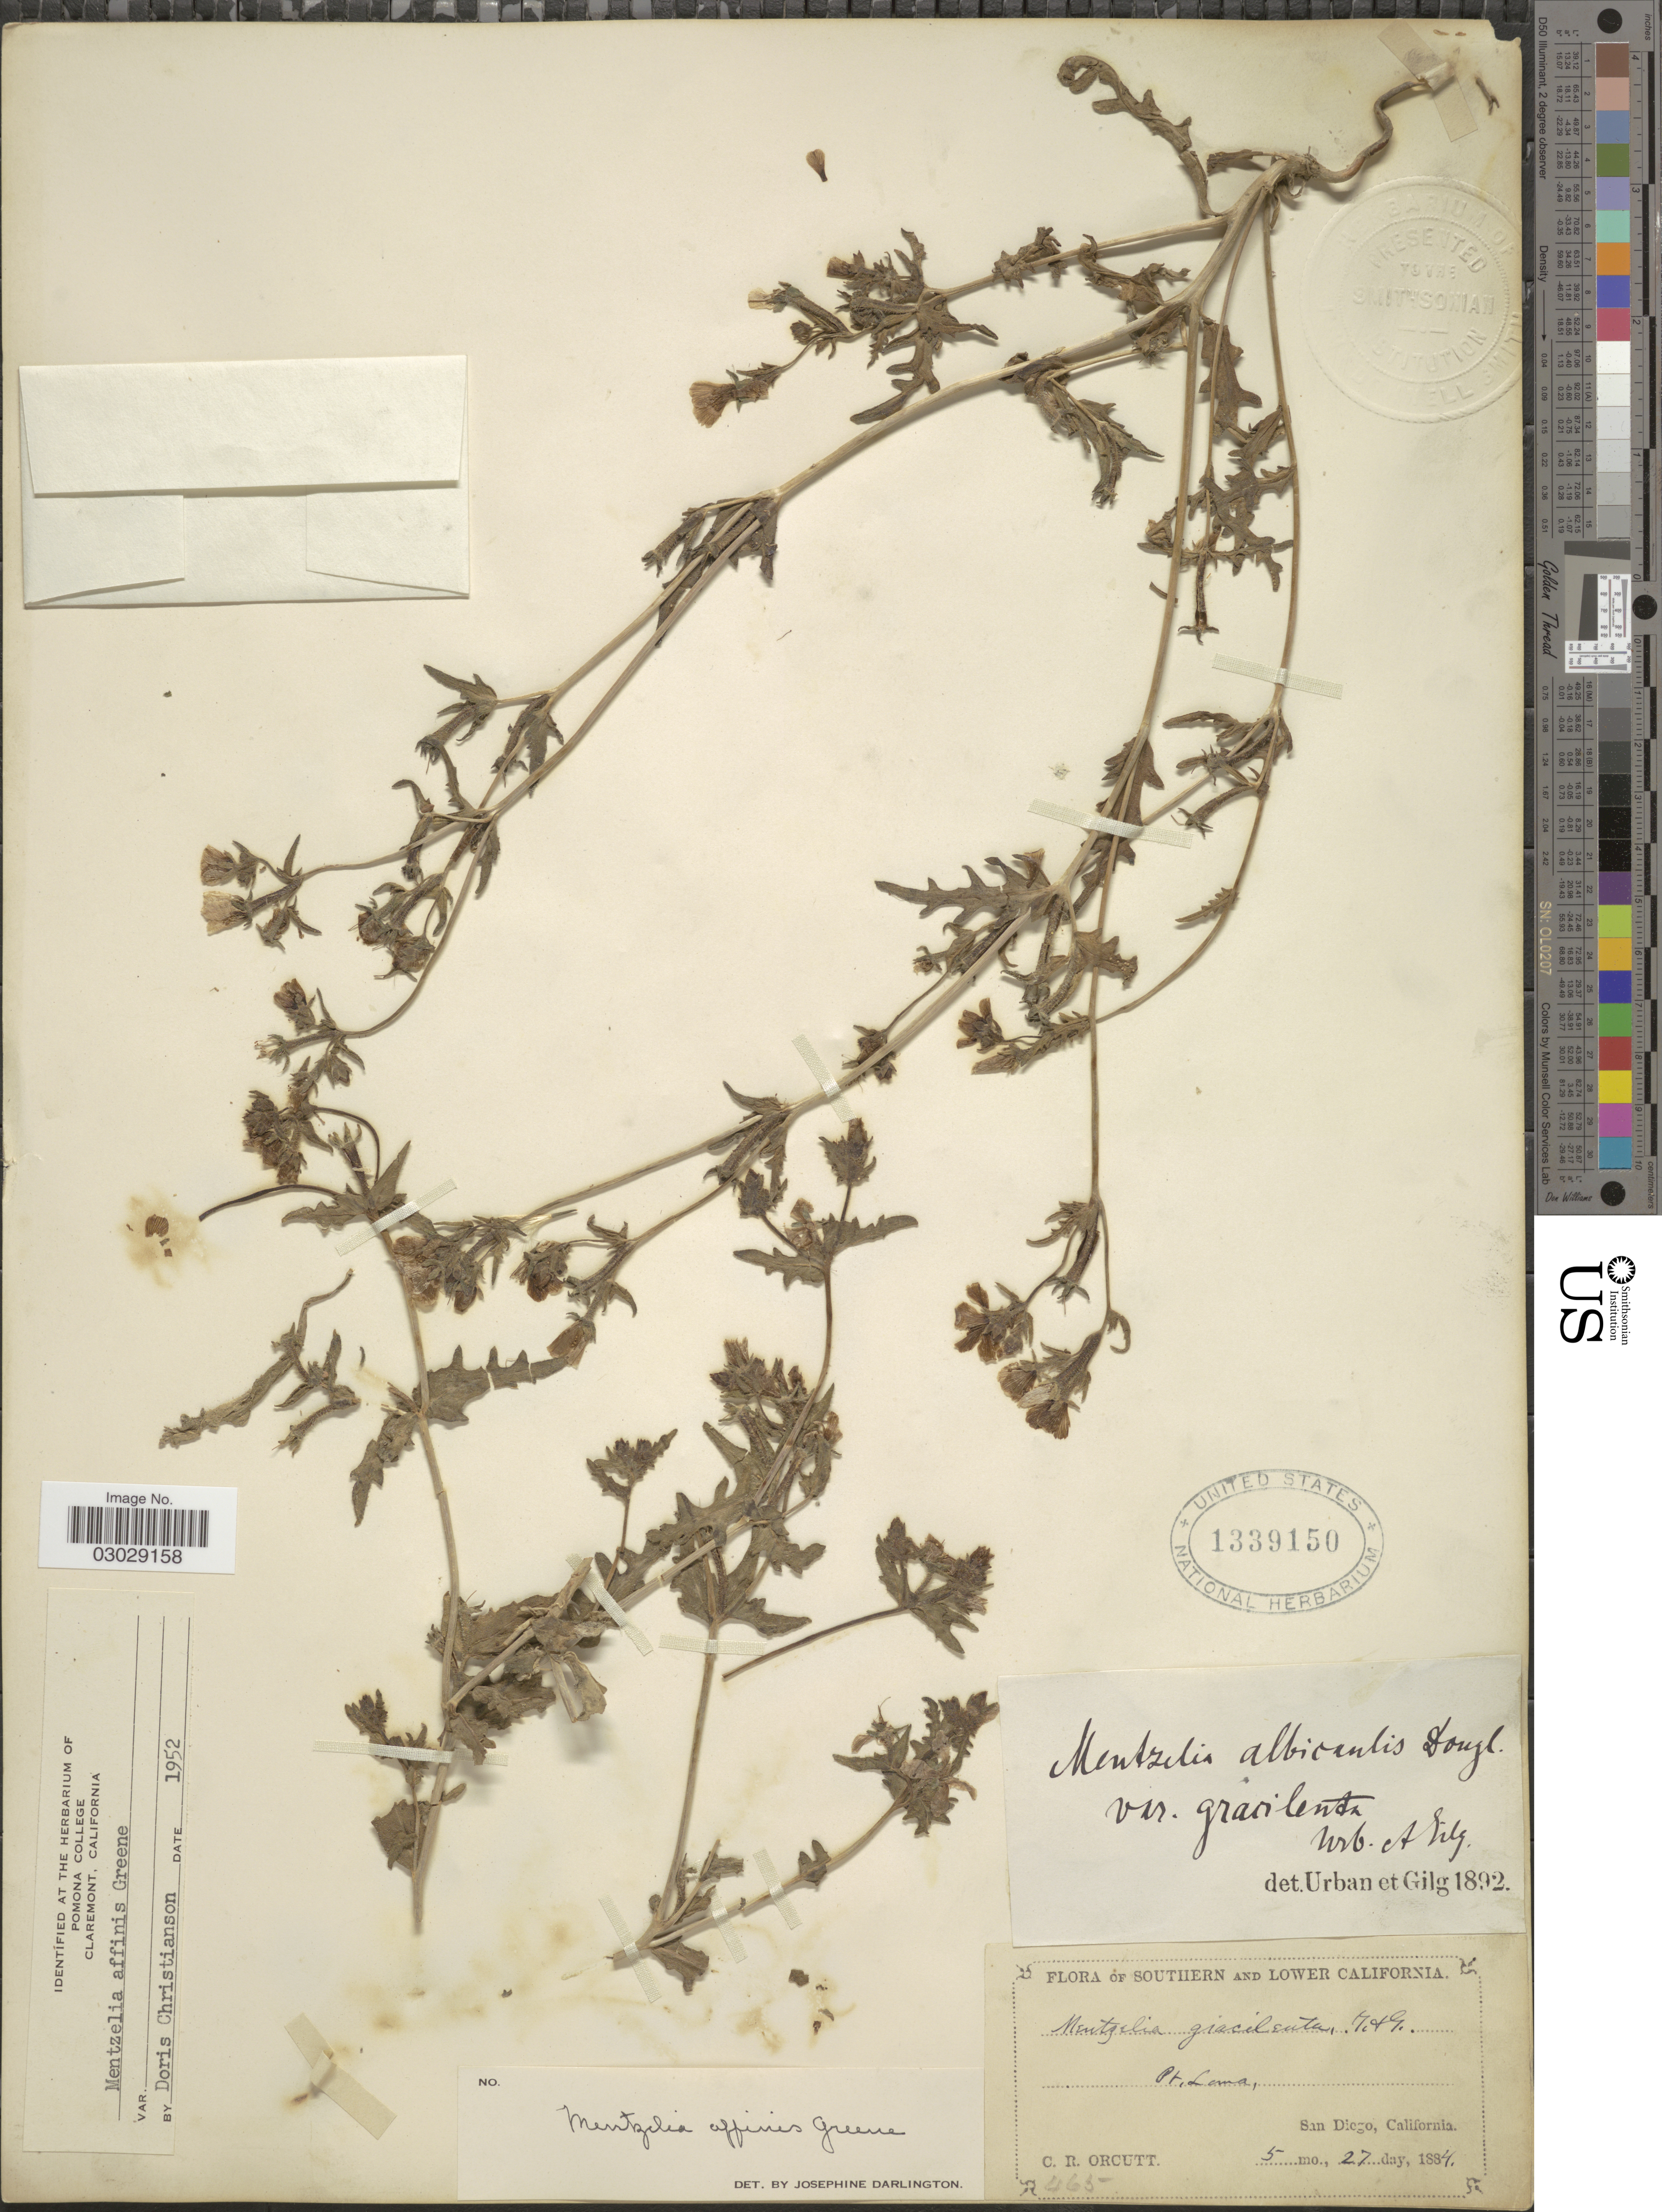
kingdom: Plantae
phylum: Tracheophyta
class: Magnoliopsida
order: Cornales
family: Loasaceae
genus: Mentzelia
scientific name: Mentzelia affinis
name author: Greene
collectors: C. R. Orcutt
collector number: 465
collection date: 1884-05-27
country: United States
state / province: California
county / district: San Diego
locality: Southern and Lower California. Pt. Loma. San Diego.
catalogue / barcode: US 1339150